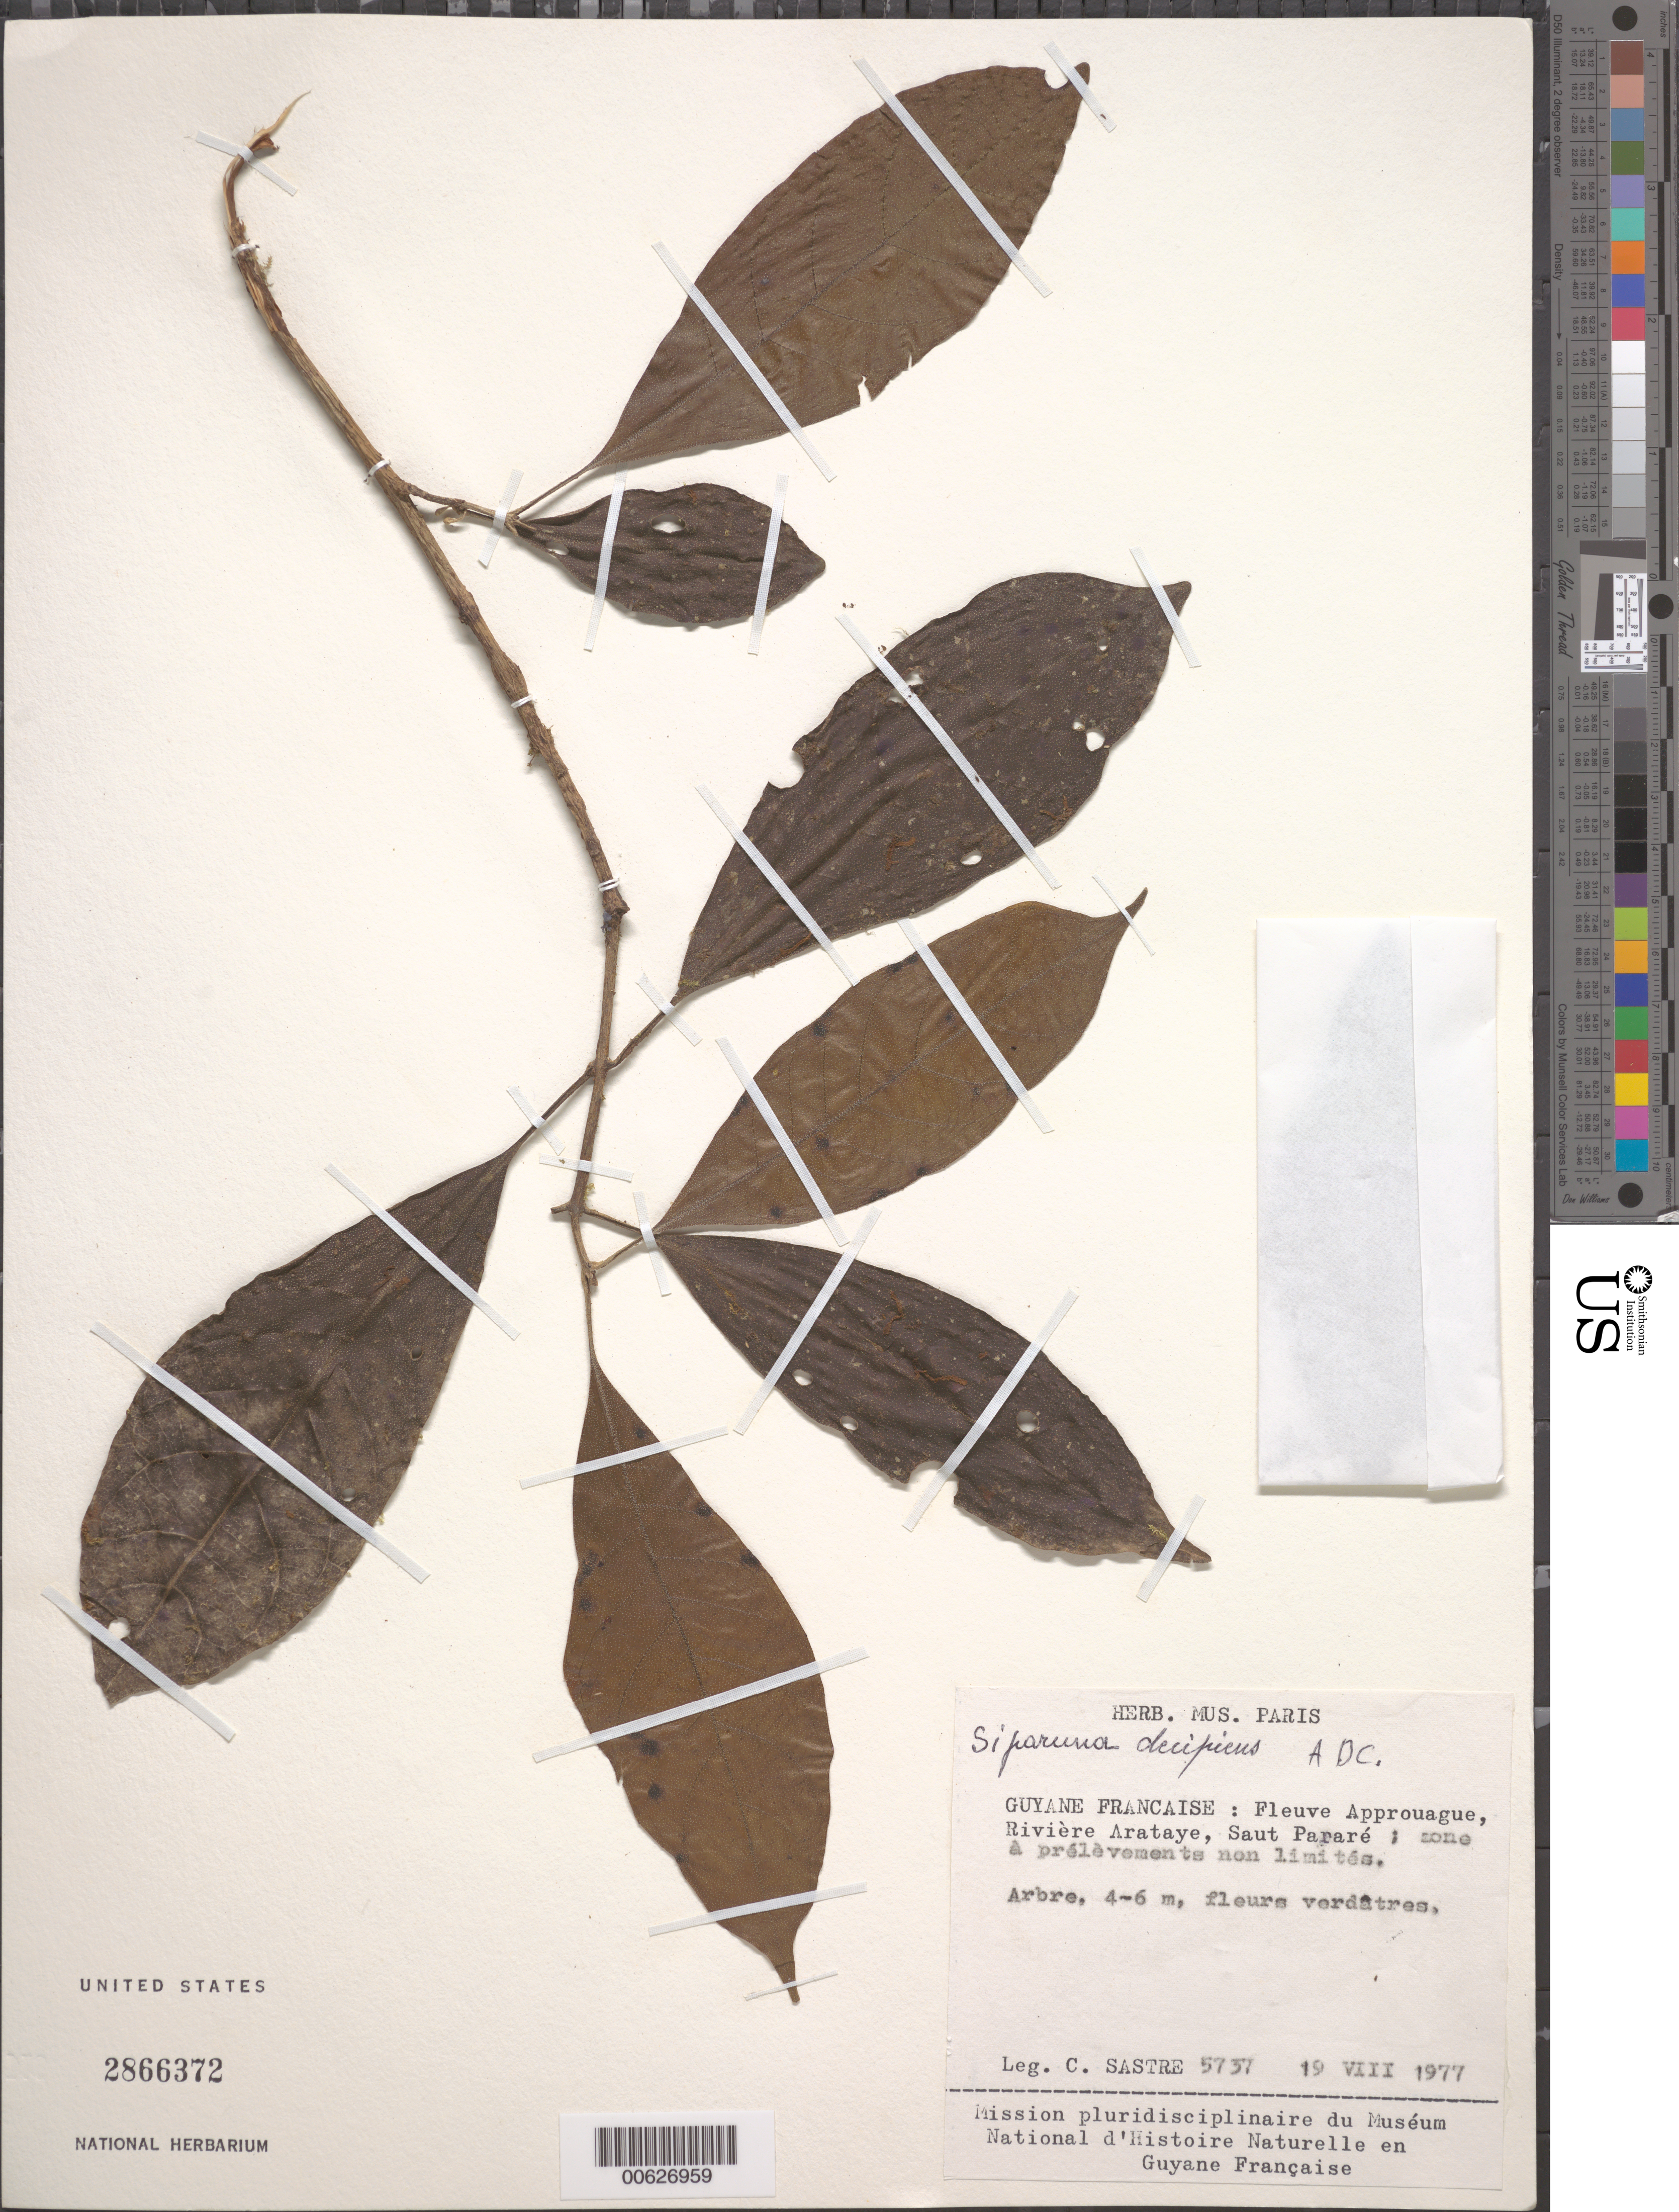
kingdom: Plantae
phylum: Tracheophyta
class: Magnoliopsida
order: Laurales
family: Siparunaceae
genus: Siparuna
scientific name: Siparuna decipiens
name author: (Tul.) A. DC.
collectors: C. H. L. Sastre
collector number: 5737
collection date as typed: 19-Aug-77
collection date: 1977-08-19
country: French Guiana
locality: Saut Pararé, Rivière Arataye, Fleuve Approuague; zone a prelevements non limites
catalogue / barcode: US 2866372